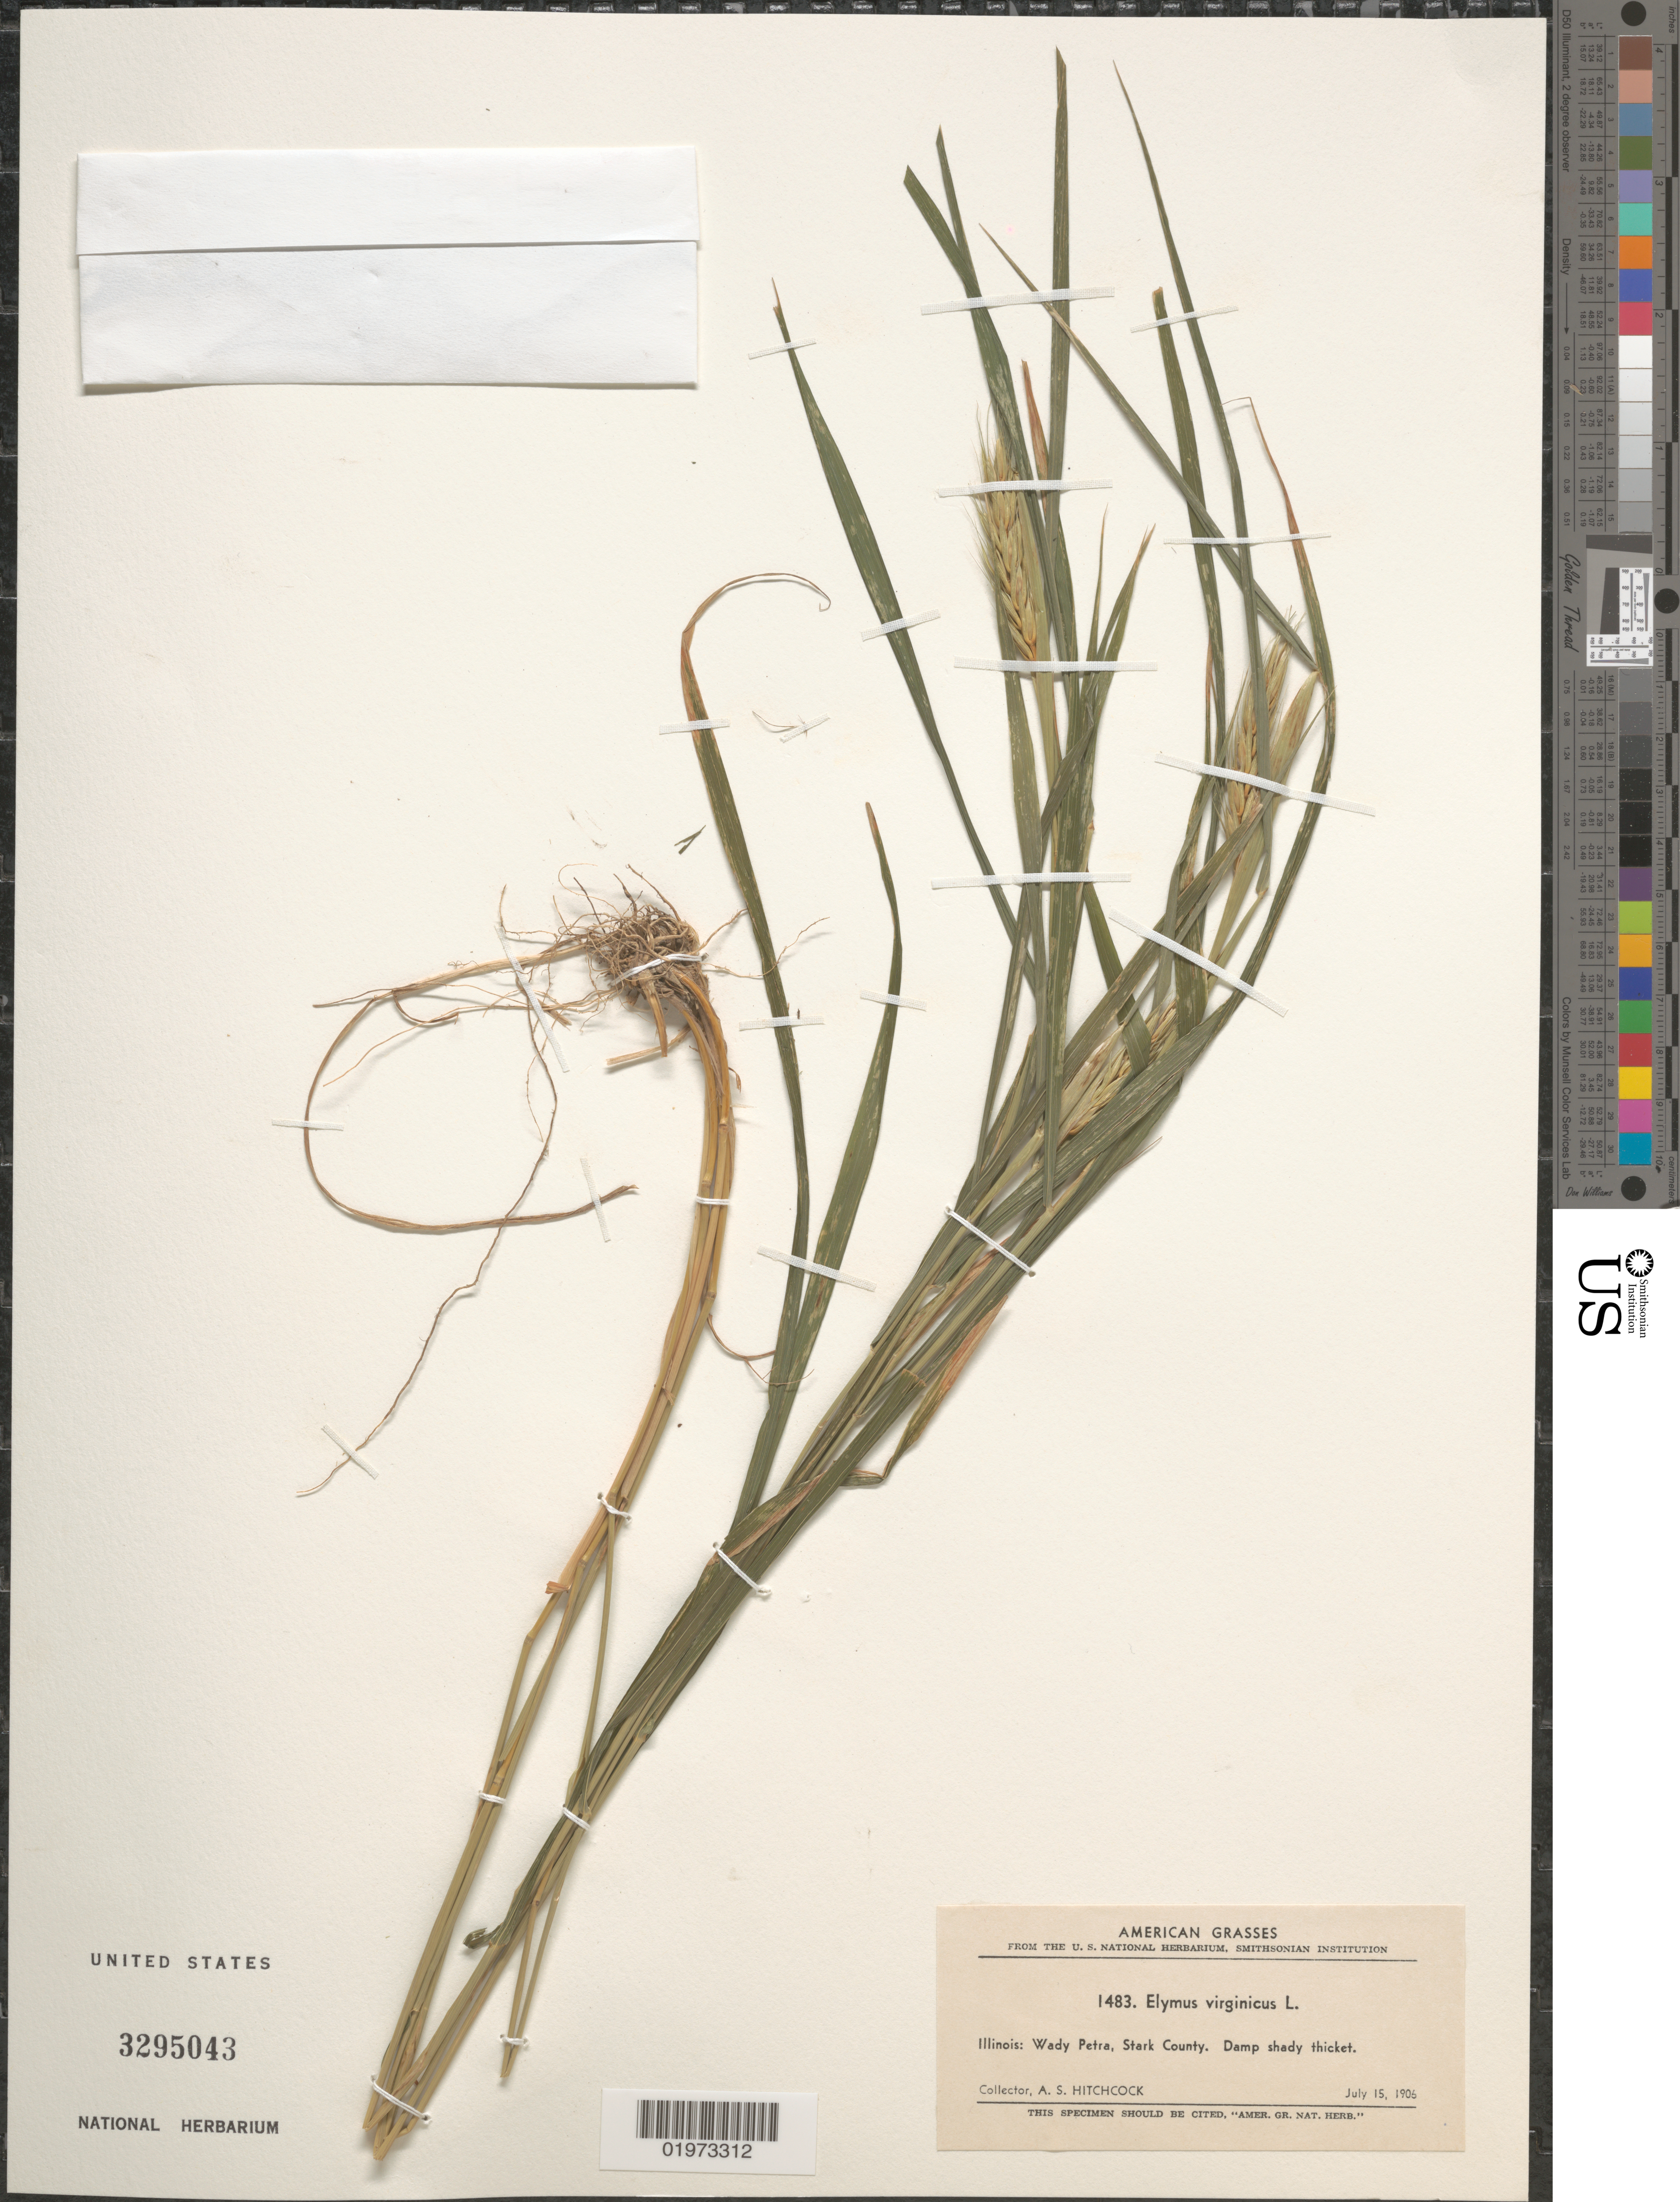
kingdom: Plantae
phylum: Tracheophyta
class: Liliopsida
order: Poales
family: Poaceae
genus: Elymus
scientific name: Elymus virginicus var. virginicus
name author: L.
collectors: A. S. Hitchcock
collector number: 1483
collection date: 1906-07-15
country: United States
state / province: Illinois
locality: Wady Petra, Stark County. Damp shady thicket.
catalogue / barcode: US 3295043